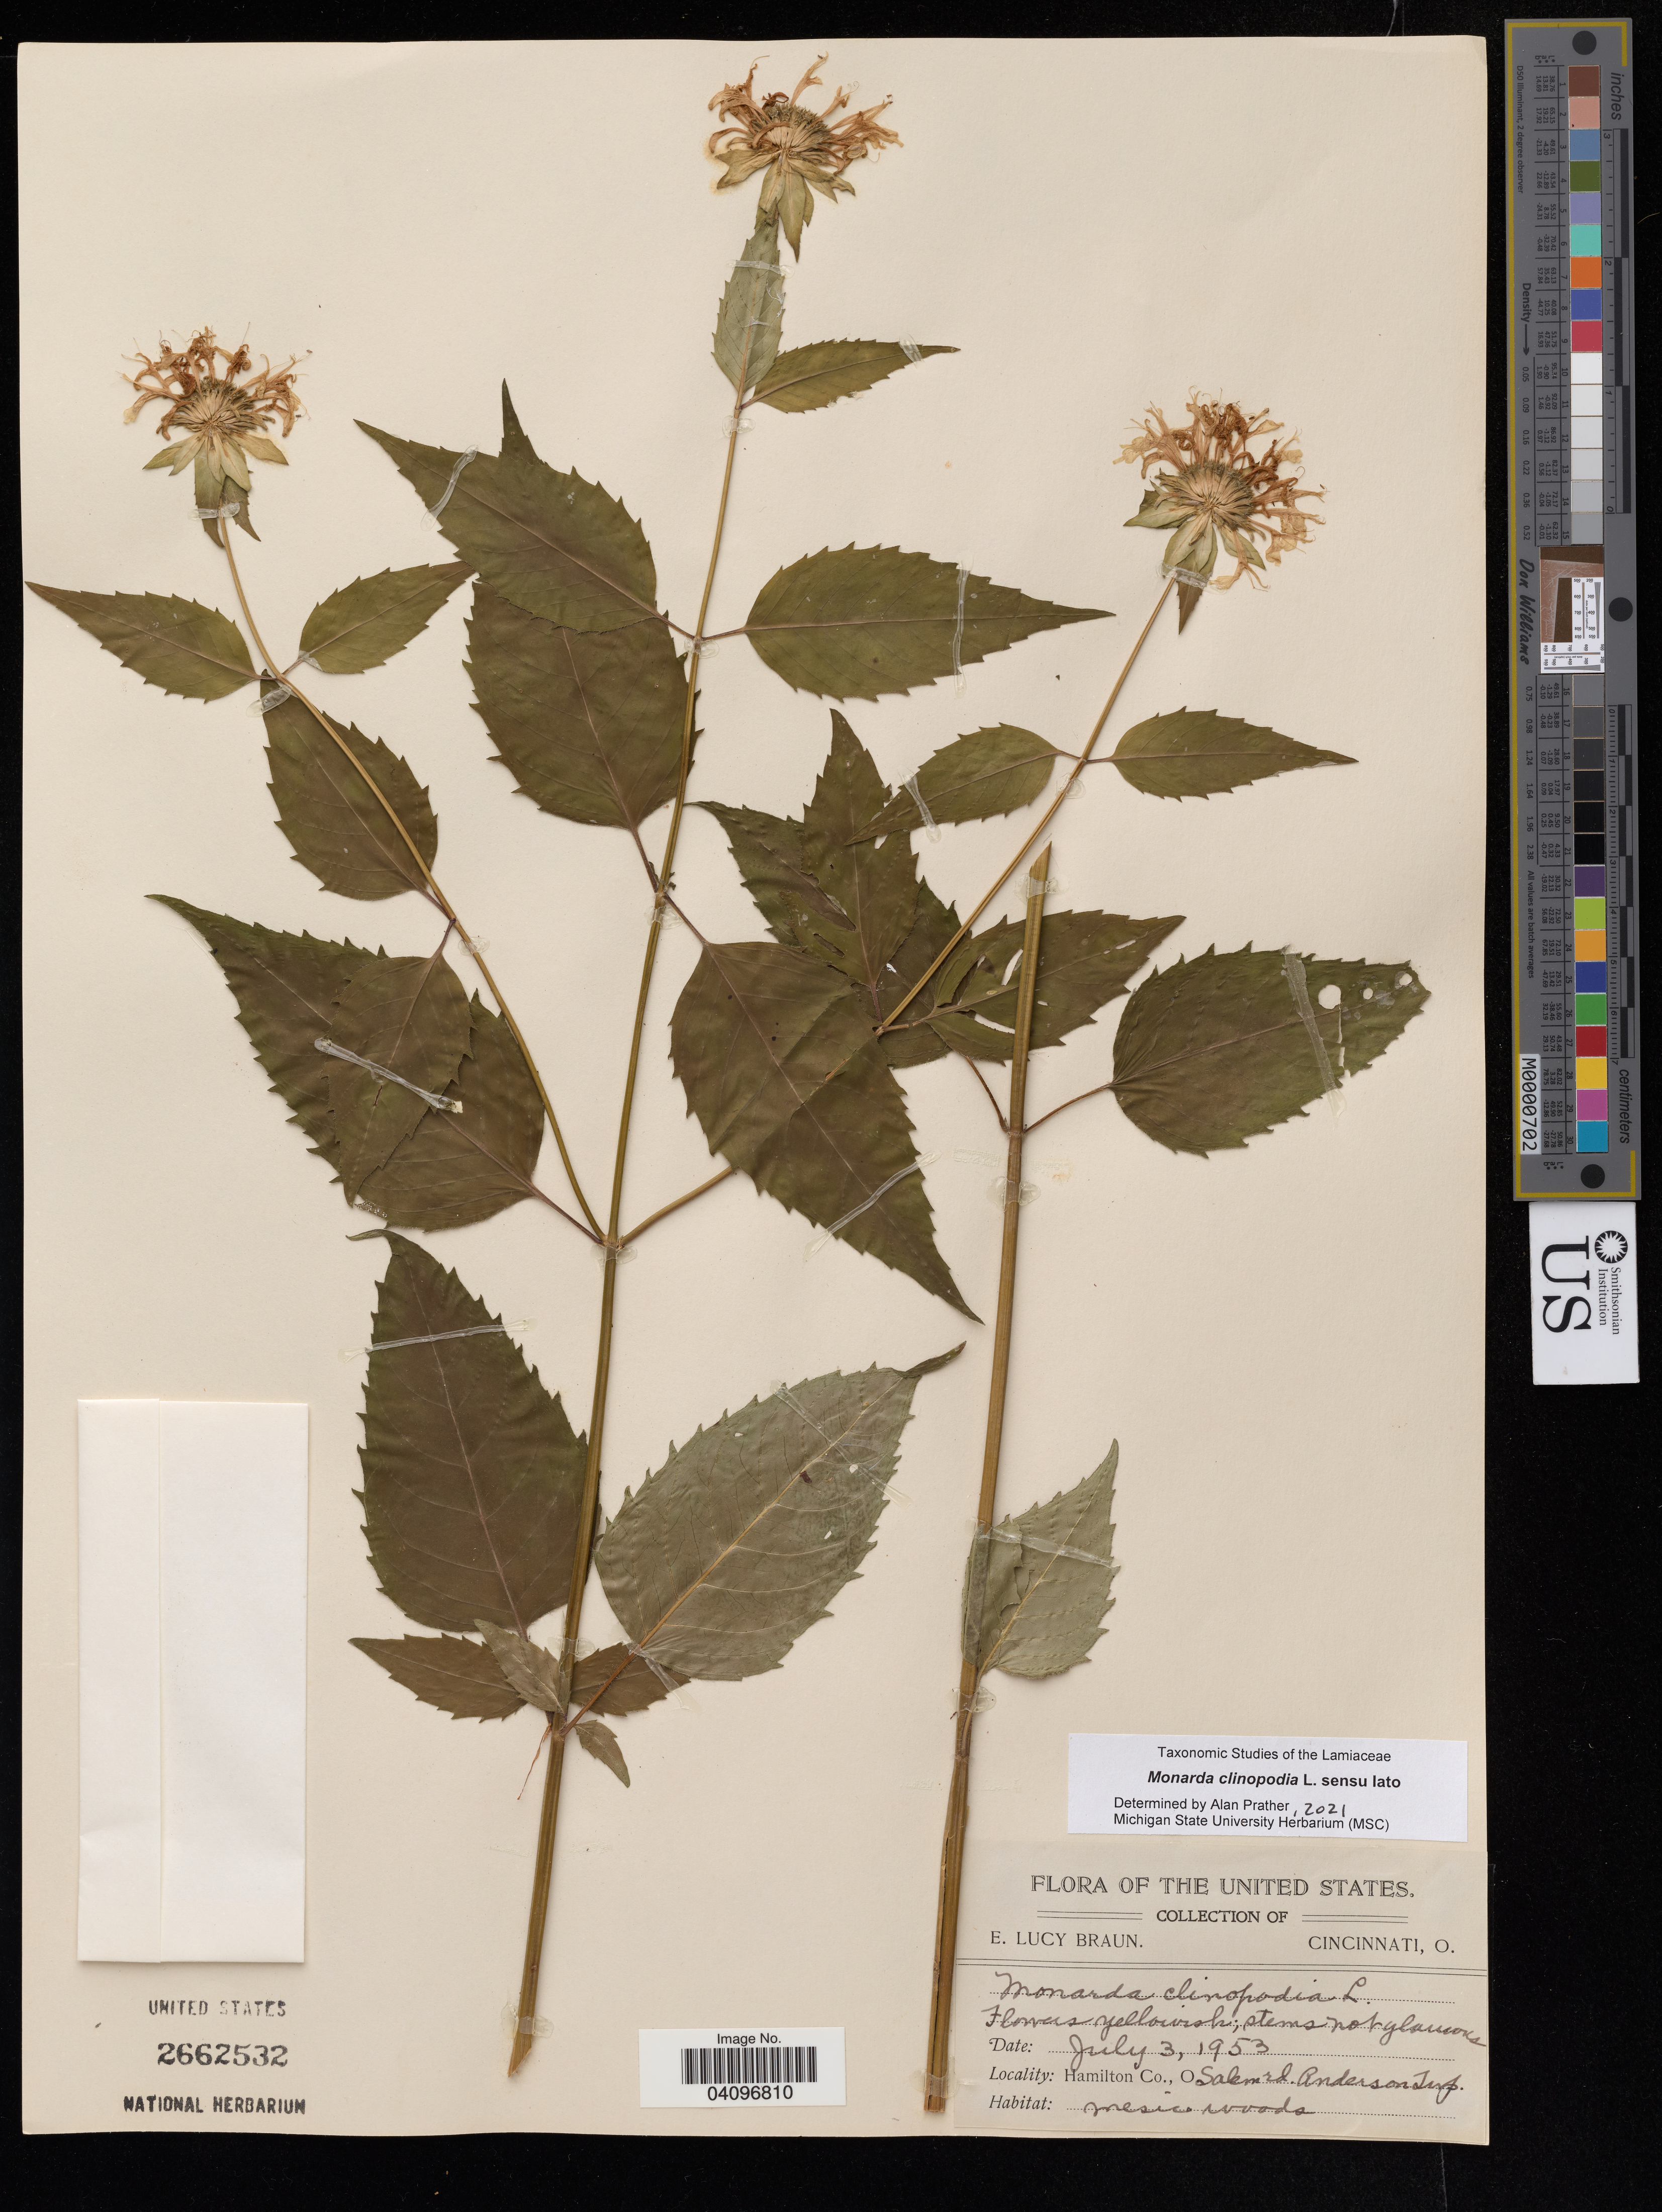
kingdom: Plantae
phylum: Tracheophyta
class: Magnoliopsida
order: Lamiales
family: Lamiaceae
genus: Monarda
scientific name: Monarda clinopodia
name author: L.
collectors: E. L. Braun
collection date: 1953-07-30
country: United States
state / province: Ohio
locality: Cincinnati. Hamilton Co., Salem Rd. Anderson Twp.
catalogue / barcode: US 2662532